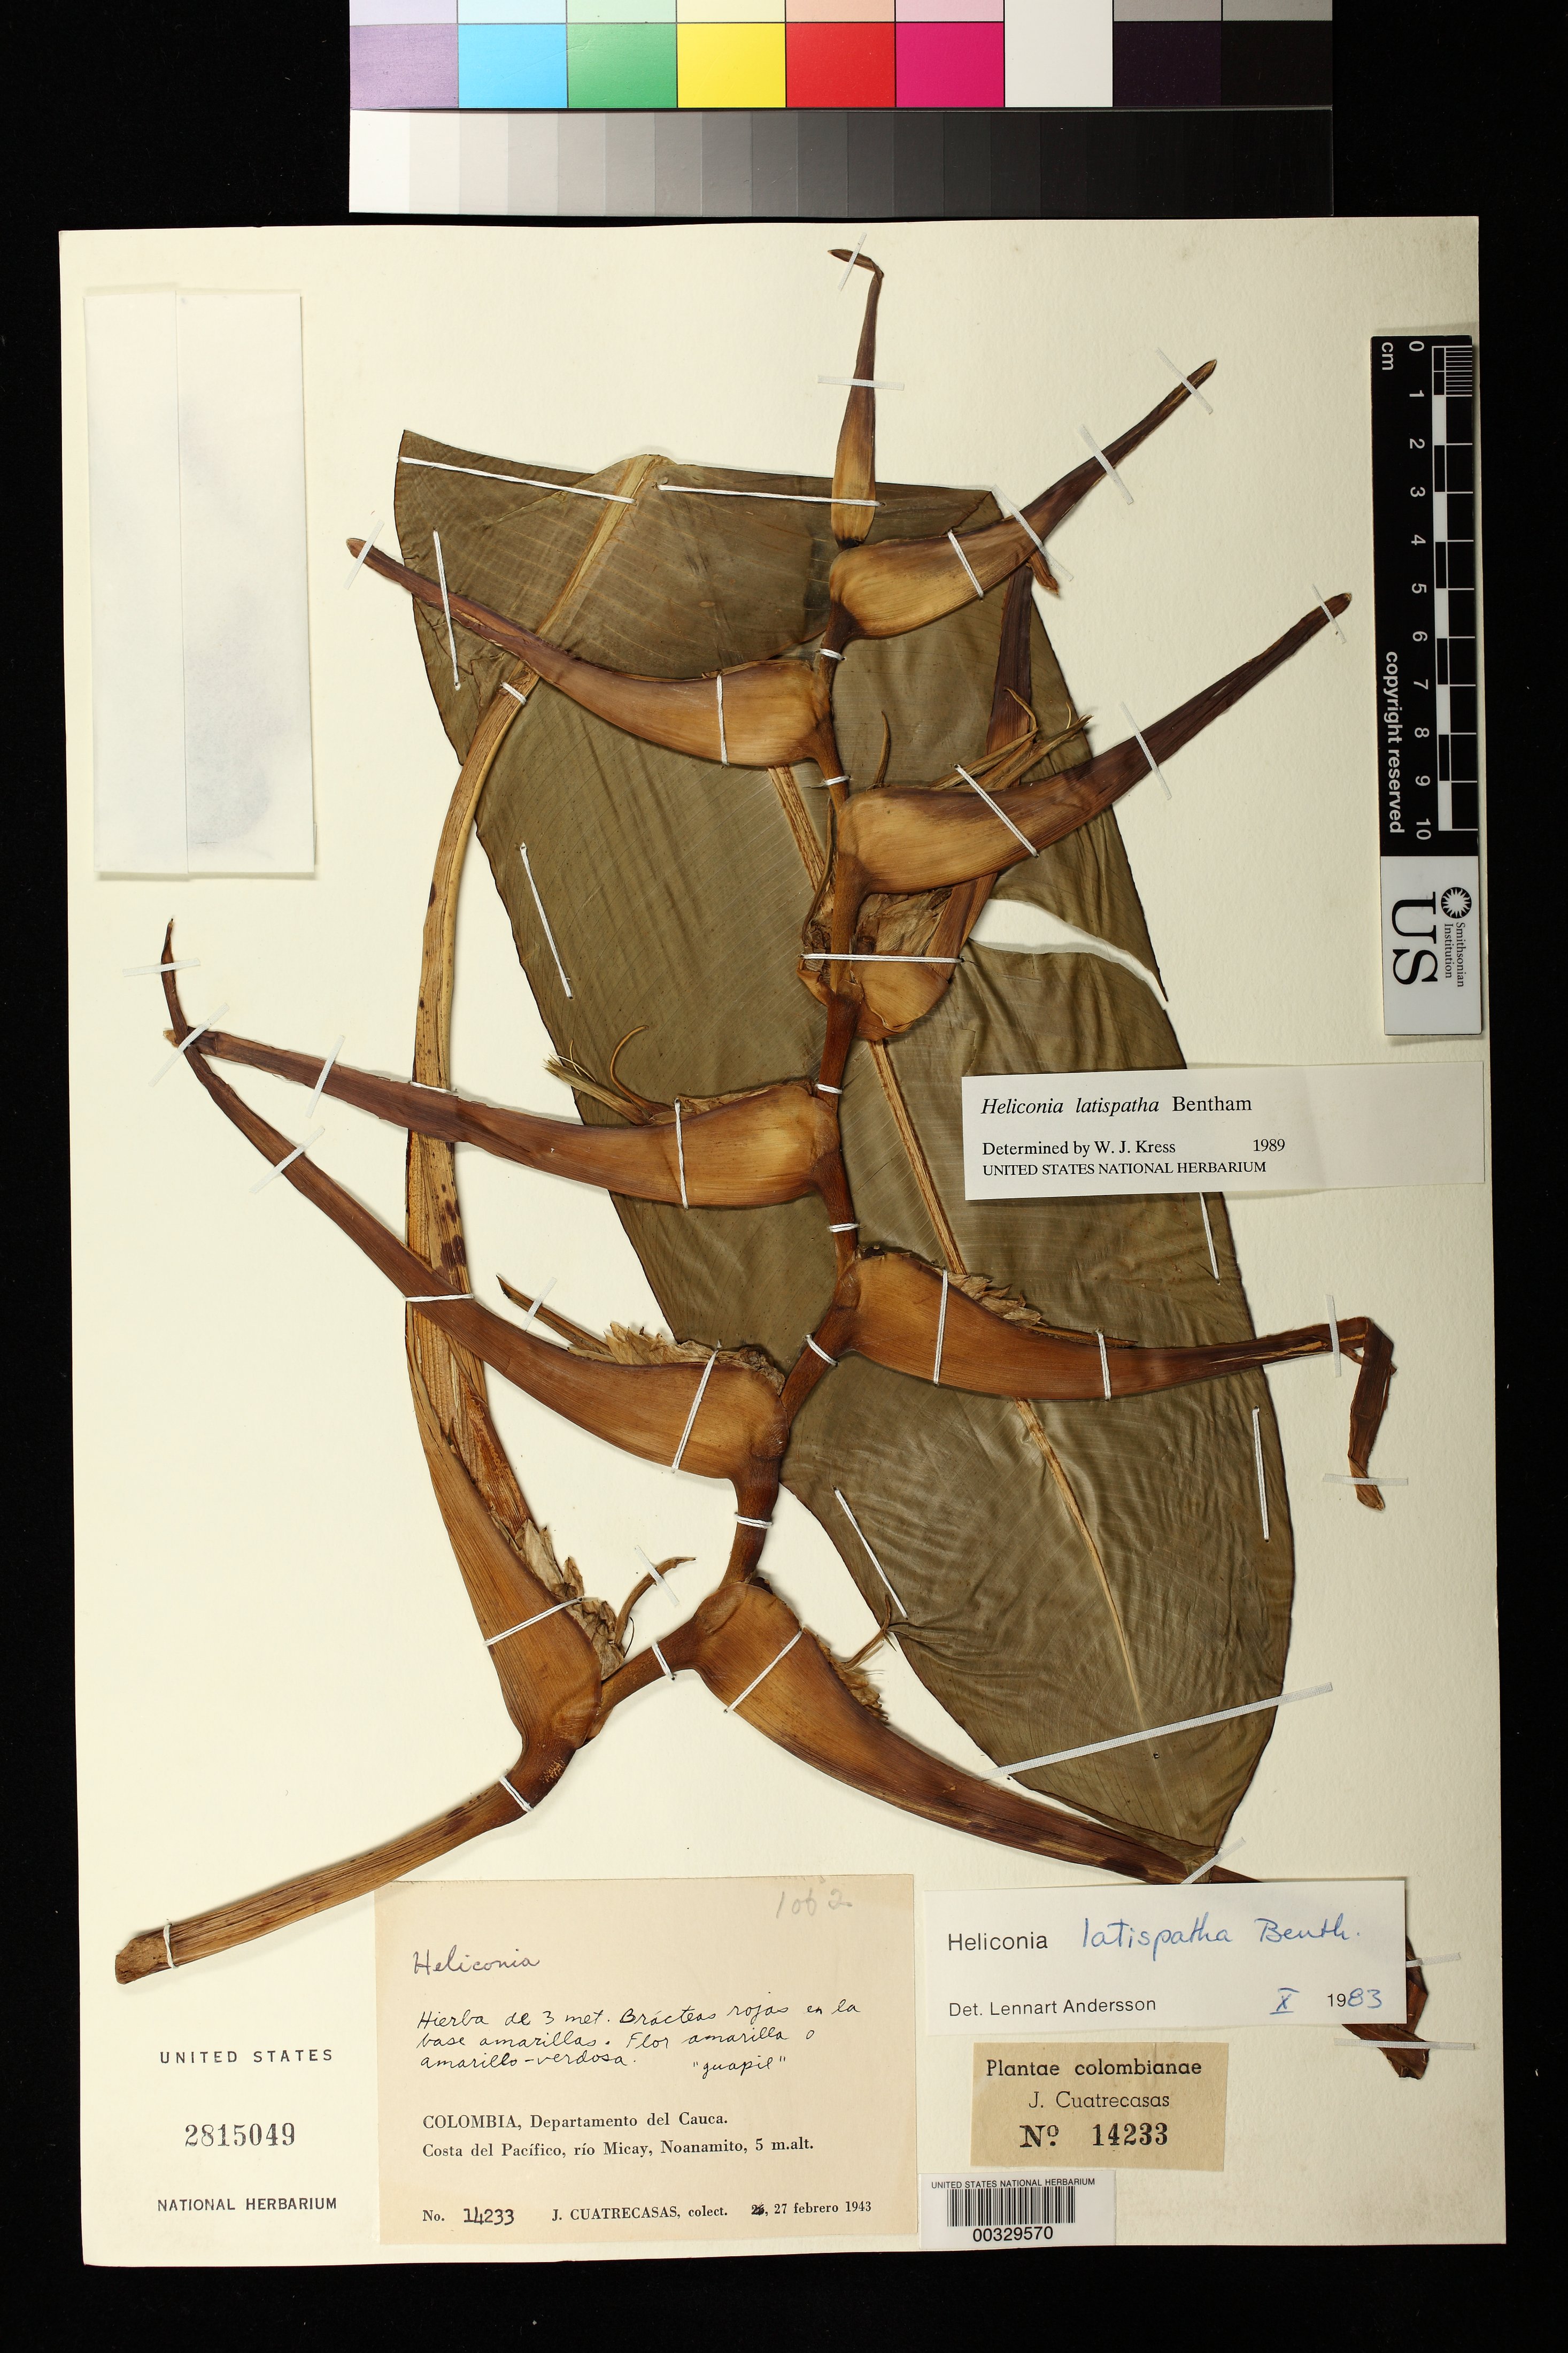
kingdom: Plantae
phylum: Tracheophyta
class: Liliopsida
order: Zingiberales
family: Heliconiaceae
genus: Heliconia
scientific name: Heliconia latispatha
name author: Benth.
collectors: J. Cuatrecasas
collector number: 14233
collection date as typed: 27 Feb 1943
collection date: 1943-02-27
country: Colombia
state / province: Cauca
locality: Pacific Coast, Rio Micay, Noanamito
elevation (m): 5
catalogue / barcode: US 2815049